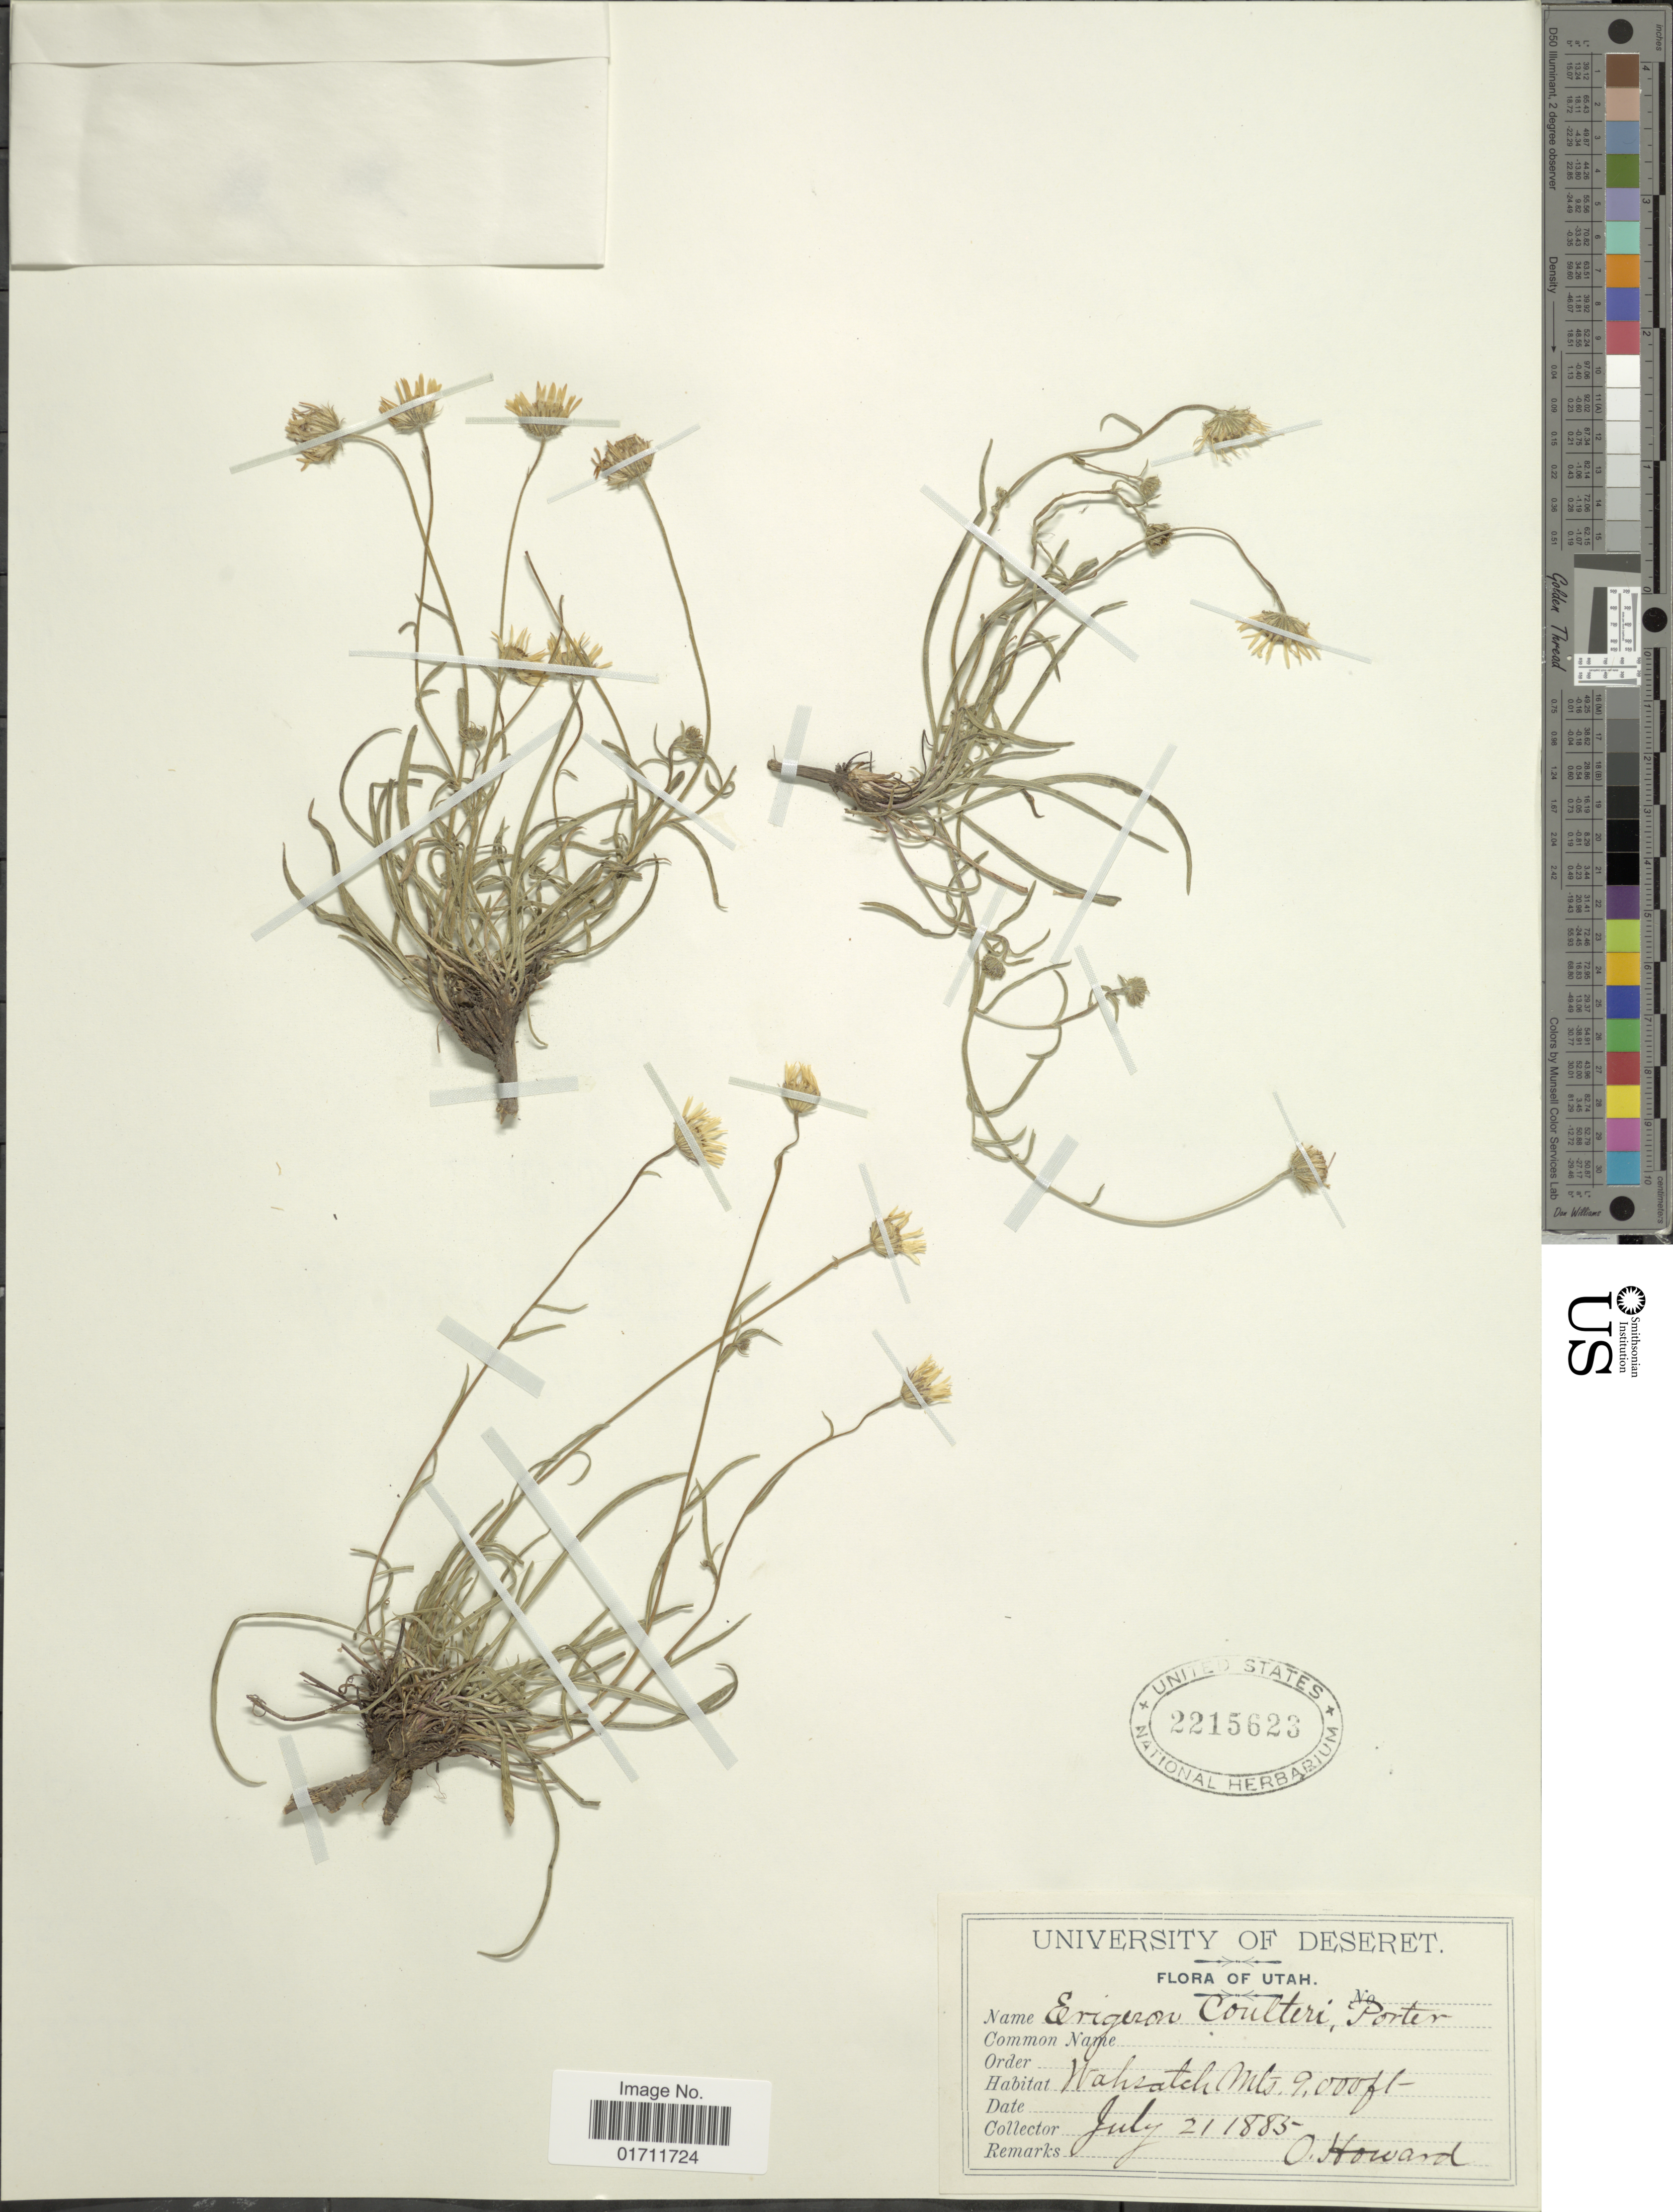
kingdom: Plantae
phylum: Tracheophyta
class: Magnoliopsida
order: Asterales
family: Asteraceae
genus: Erigeron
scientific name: Erigeron coulteri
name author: Porter in Porter & J.M. Coult.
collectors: O. Howard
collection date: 1885-07-21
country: United States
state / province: Utah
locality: Wahsatch Mts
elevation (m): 2743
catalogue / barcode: US 2215623